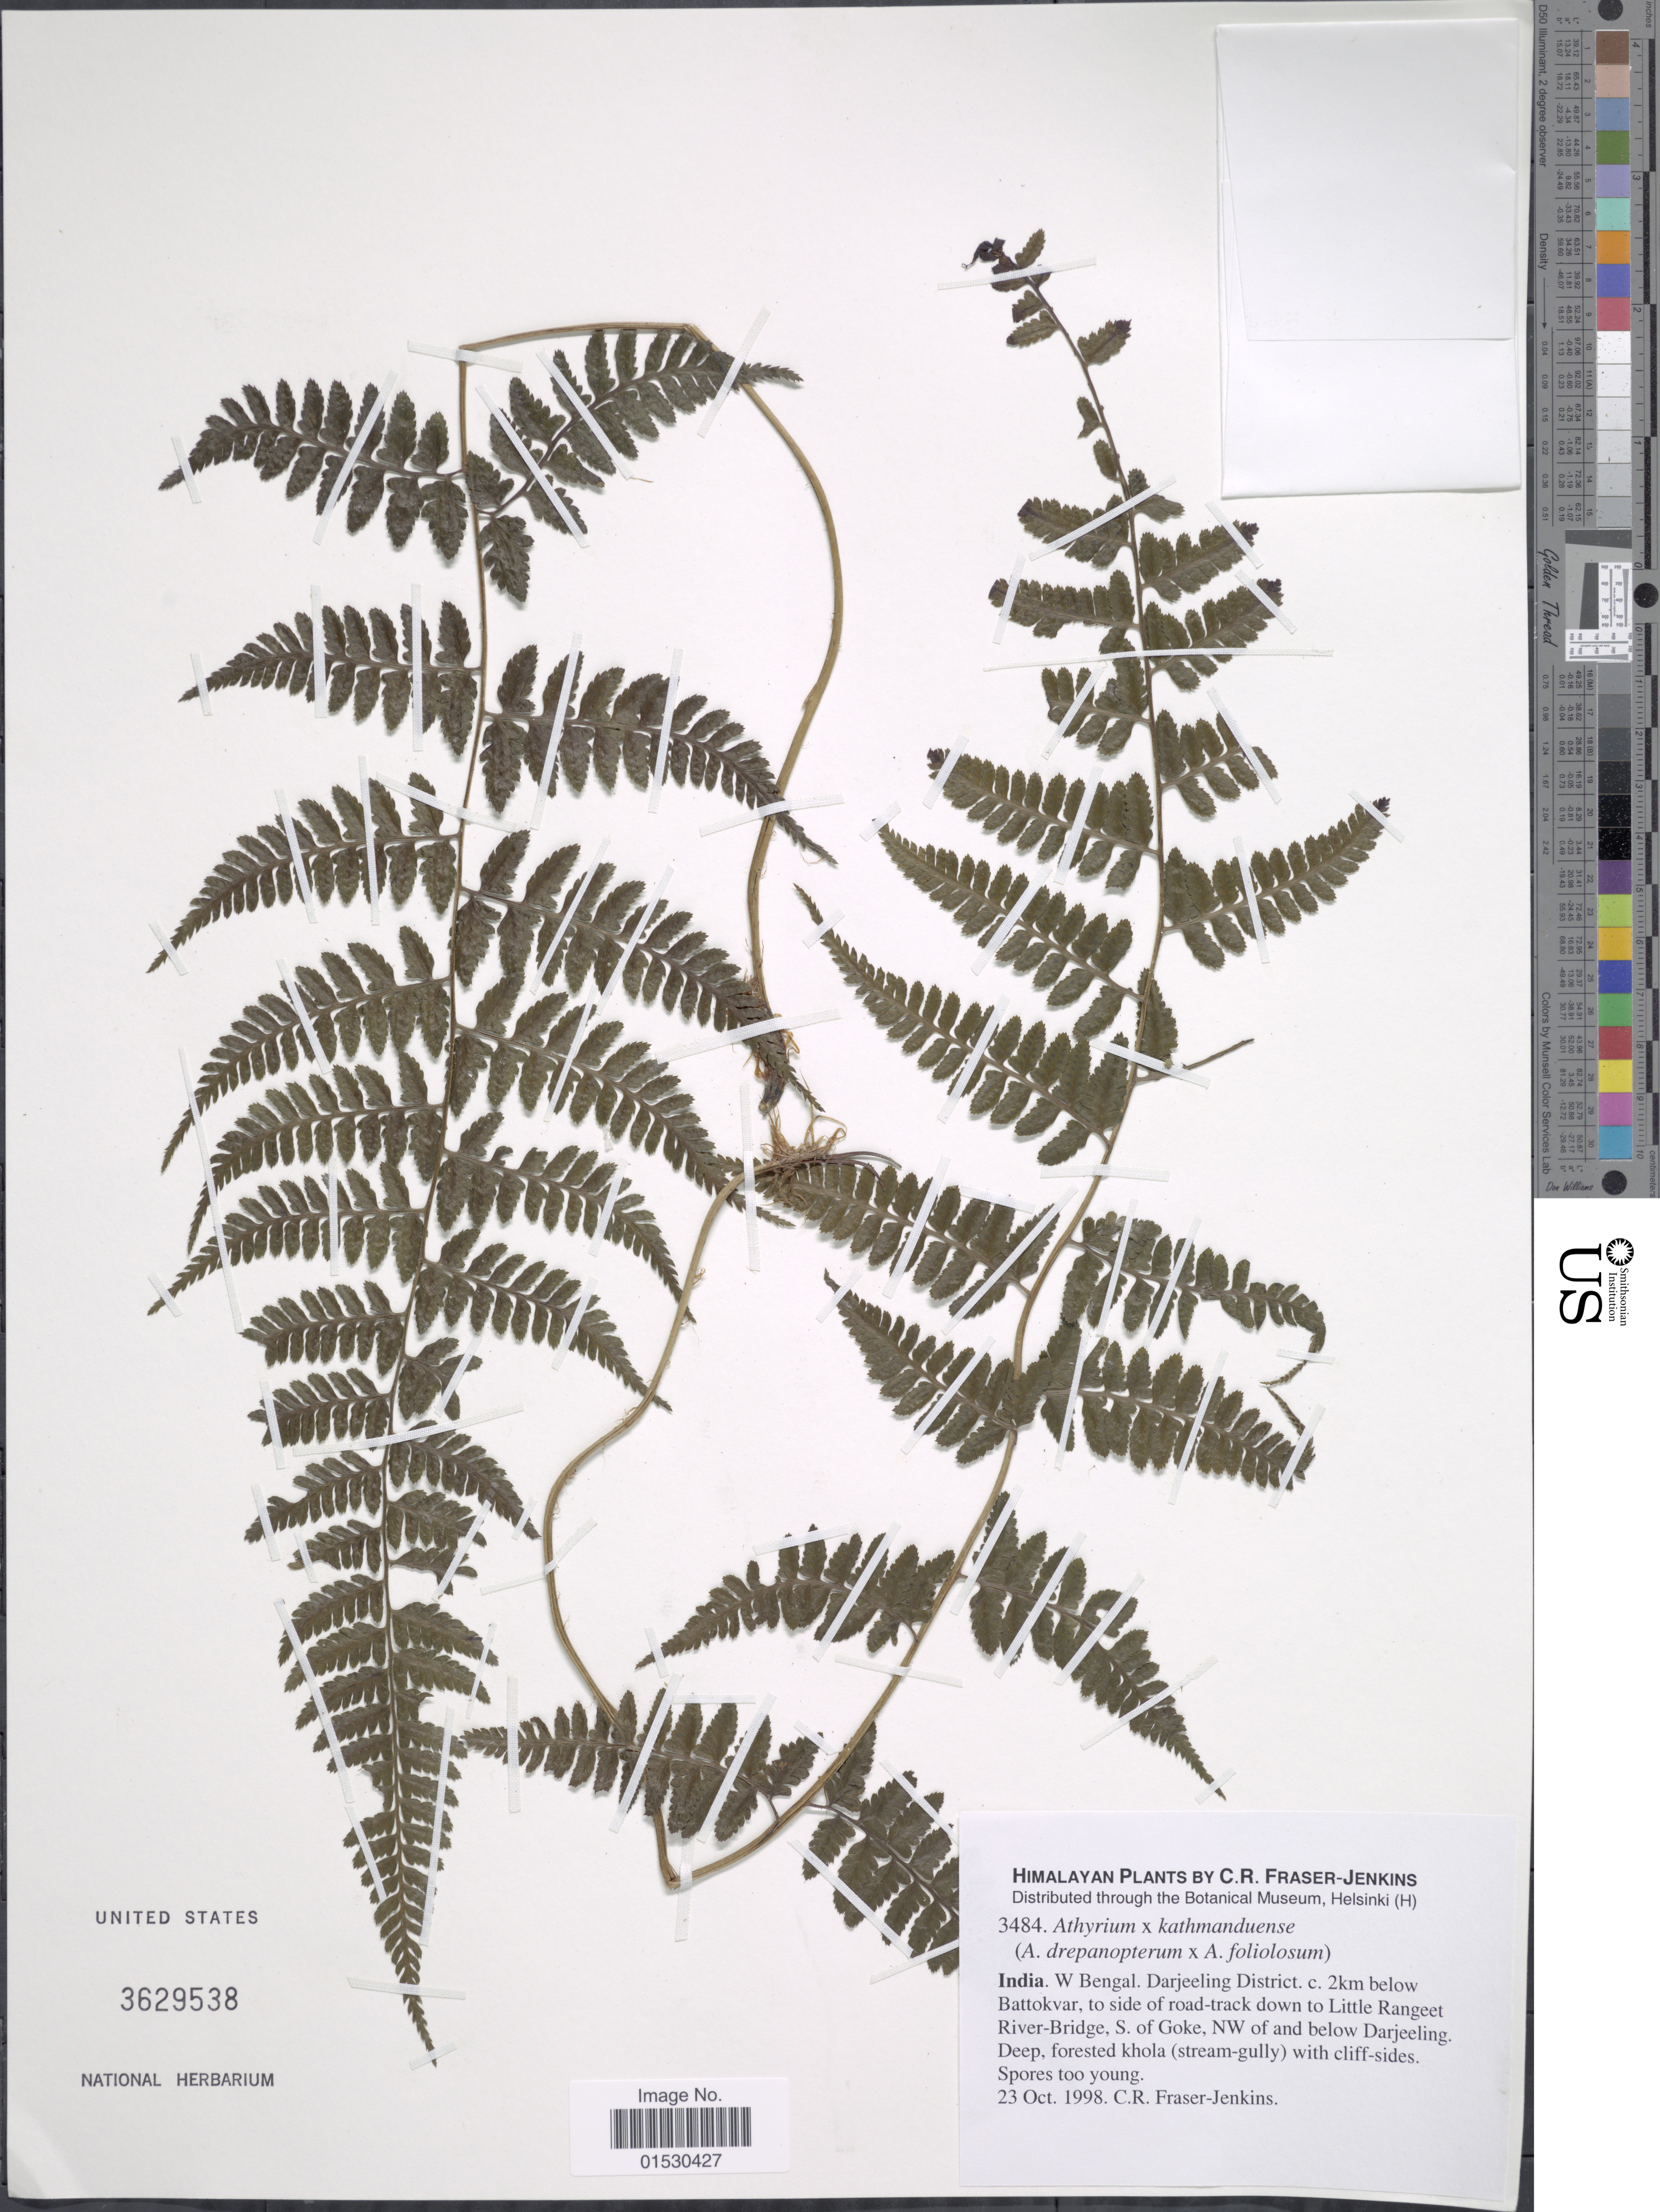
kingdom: Plantae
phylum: Tracheophyta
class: Polypodiopsida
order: Polypodiales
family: Athyriaceae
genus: Athyrium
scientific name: Athyrium x kathmanduense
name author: Fraser-Jenk.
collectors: C. R. Fraser-Jenkins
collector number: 3484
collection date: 1998-10-23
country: India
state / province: West Bengal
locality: Darjeeling District. c. 2km below Battokvar, to side of road-track down to Little Rangeet River - Bridge, S. of Goke, NW of and below Darjeeling. Deep, forested khola (stream - gully) with cliff - sides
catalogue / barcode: US 3629538